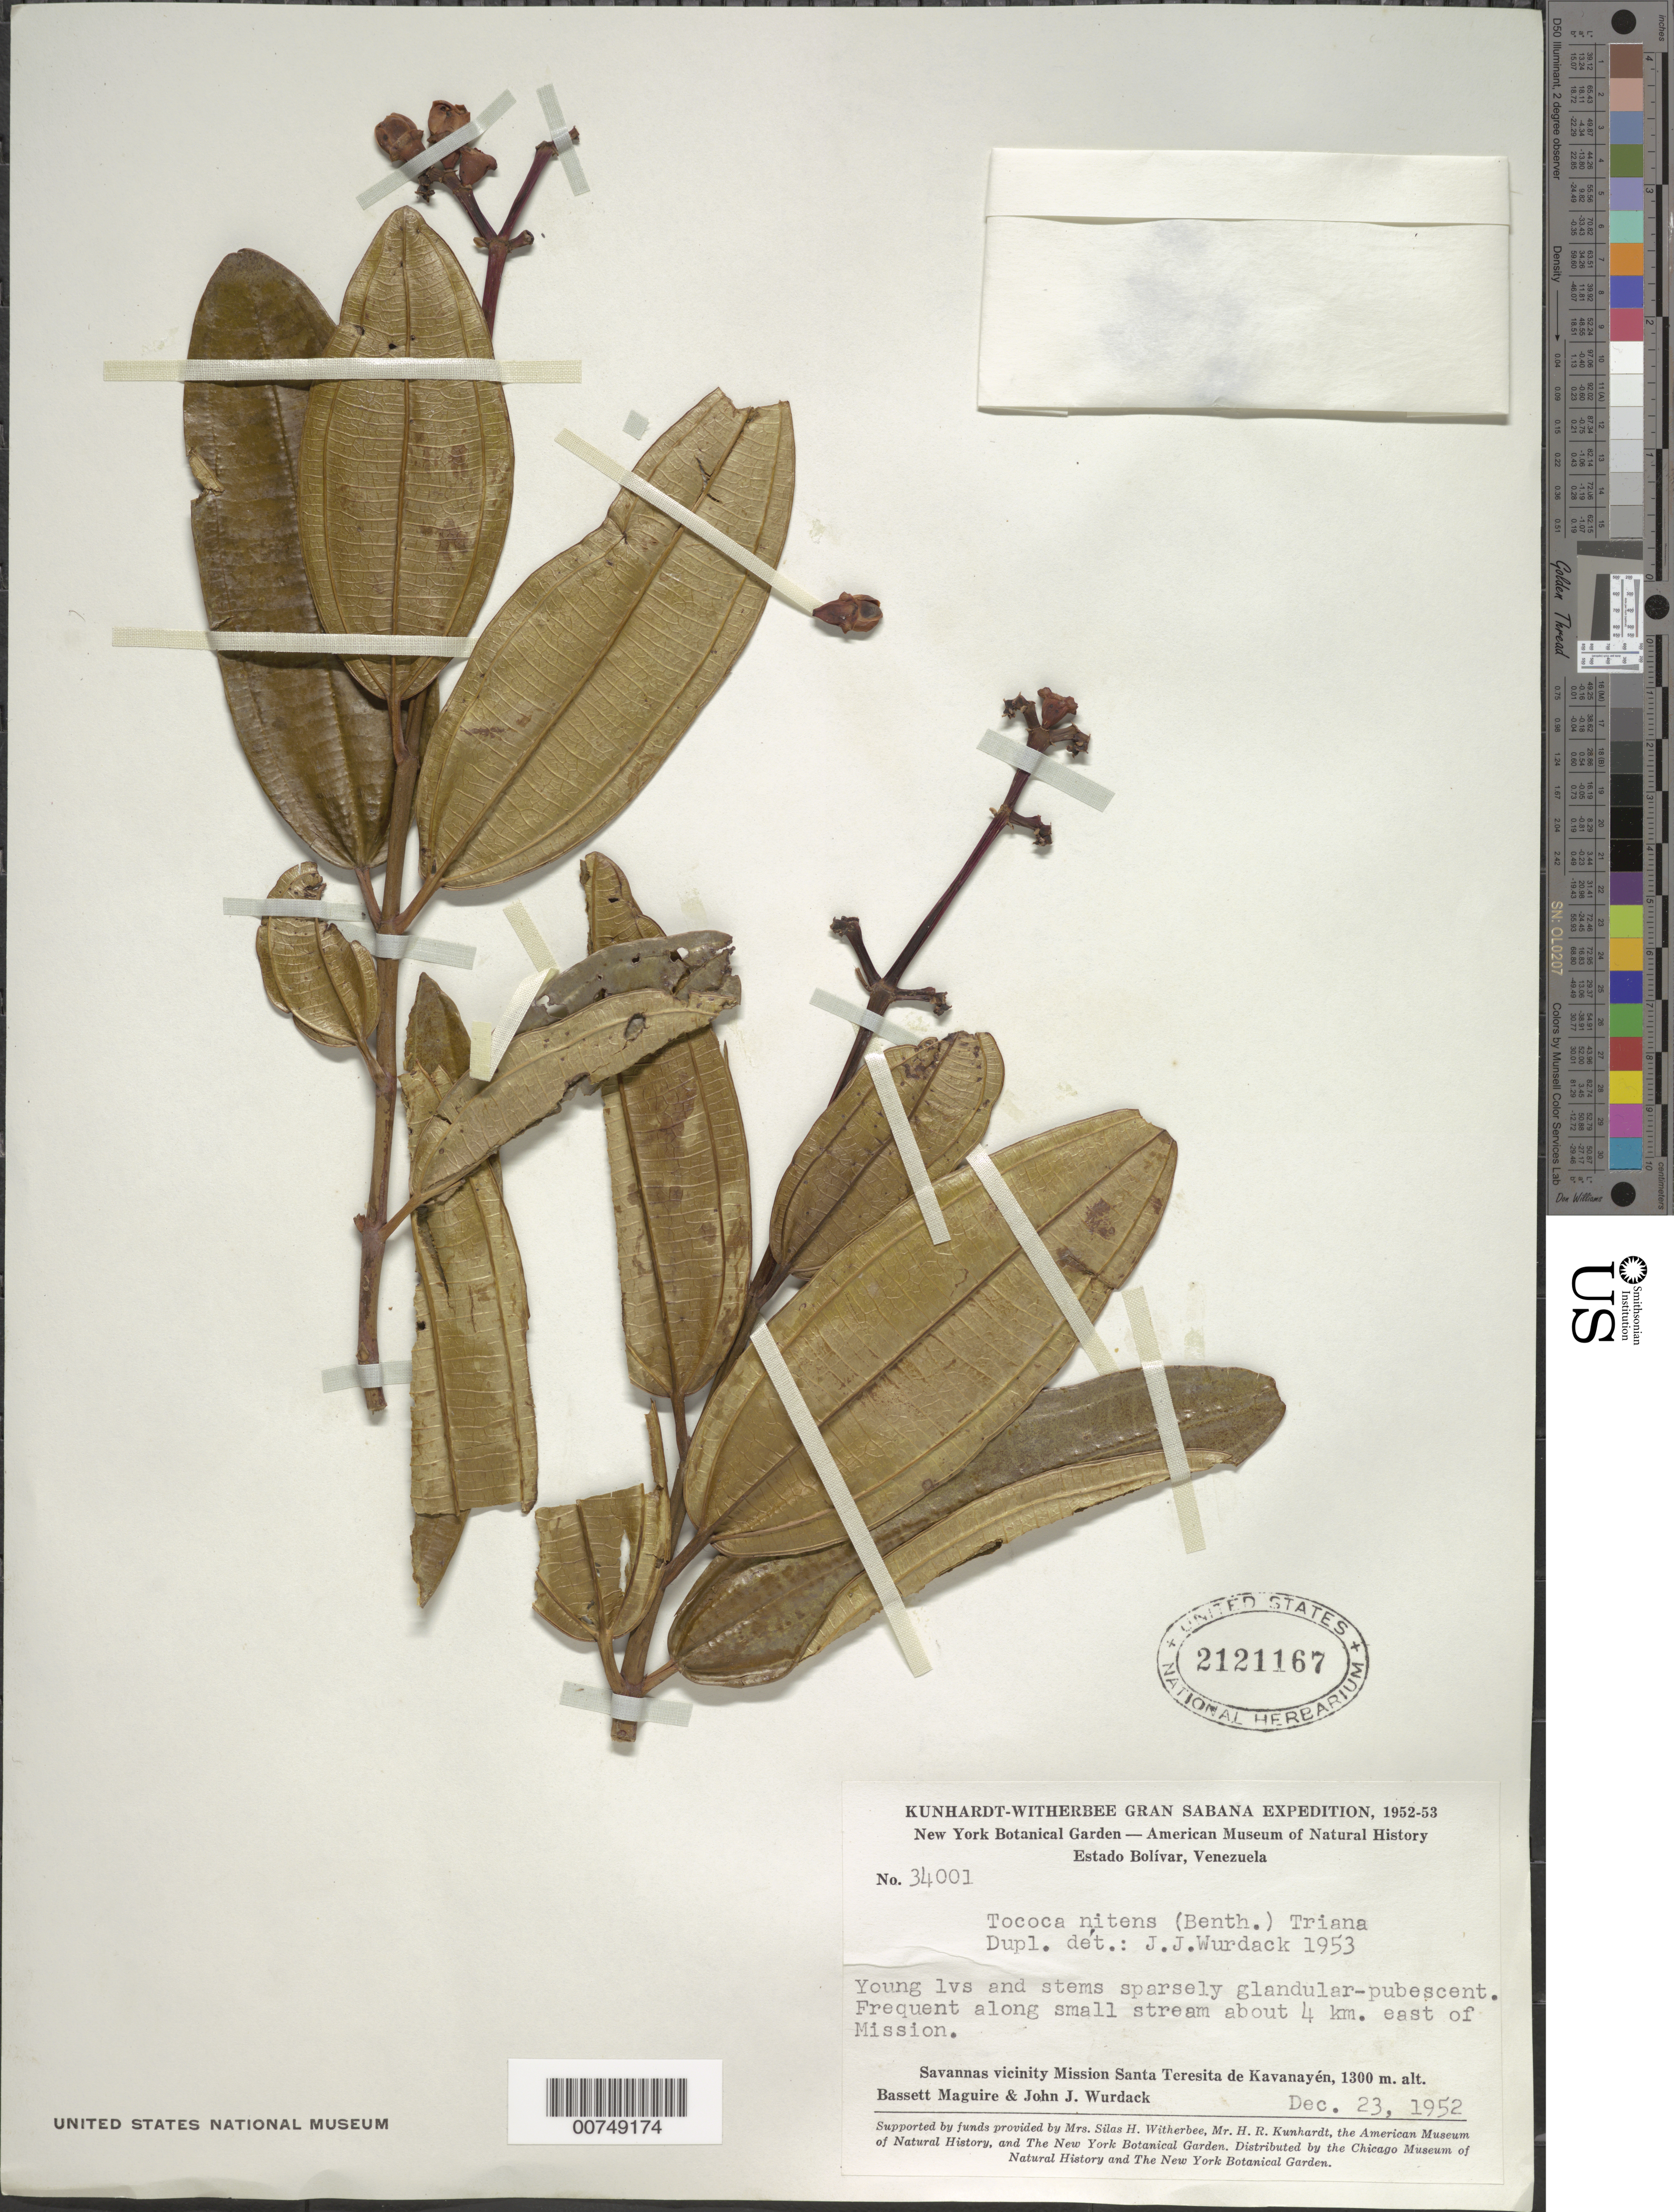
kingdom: Plantae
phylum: Tracheophyta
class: Magnoliopsida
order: Myrtales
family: Melastomataceae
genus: Tococa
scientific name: Tococa nitens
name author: (Benth.) Triana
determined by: Wurdack, John J., (US), US (UNITED STATES)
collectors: B. Maguire & J. J. Wurdack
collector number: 34001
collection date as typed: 23-Dec-52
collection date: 1952-12-23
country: Venezuela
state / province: Bolívar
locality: Mission Santa Teresita de Kavanayén, 4 km E of Mission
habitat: Savanna, along small stream about 4 km east of mission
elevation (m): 1300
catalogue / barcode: US 2121167